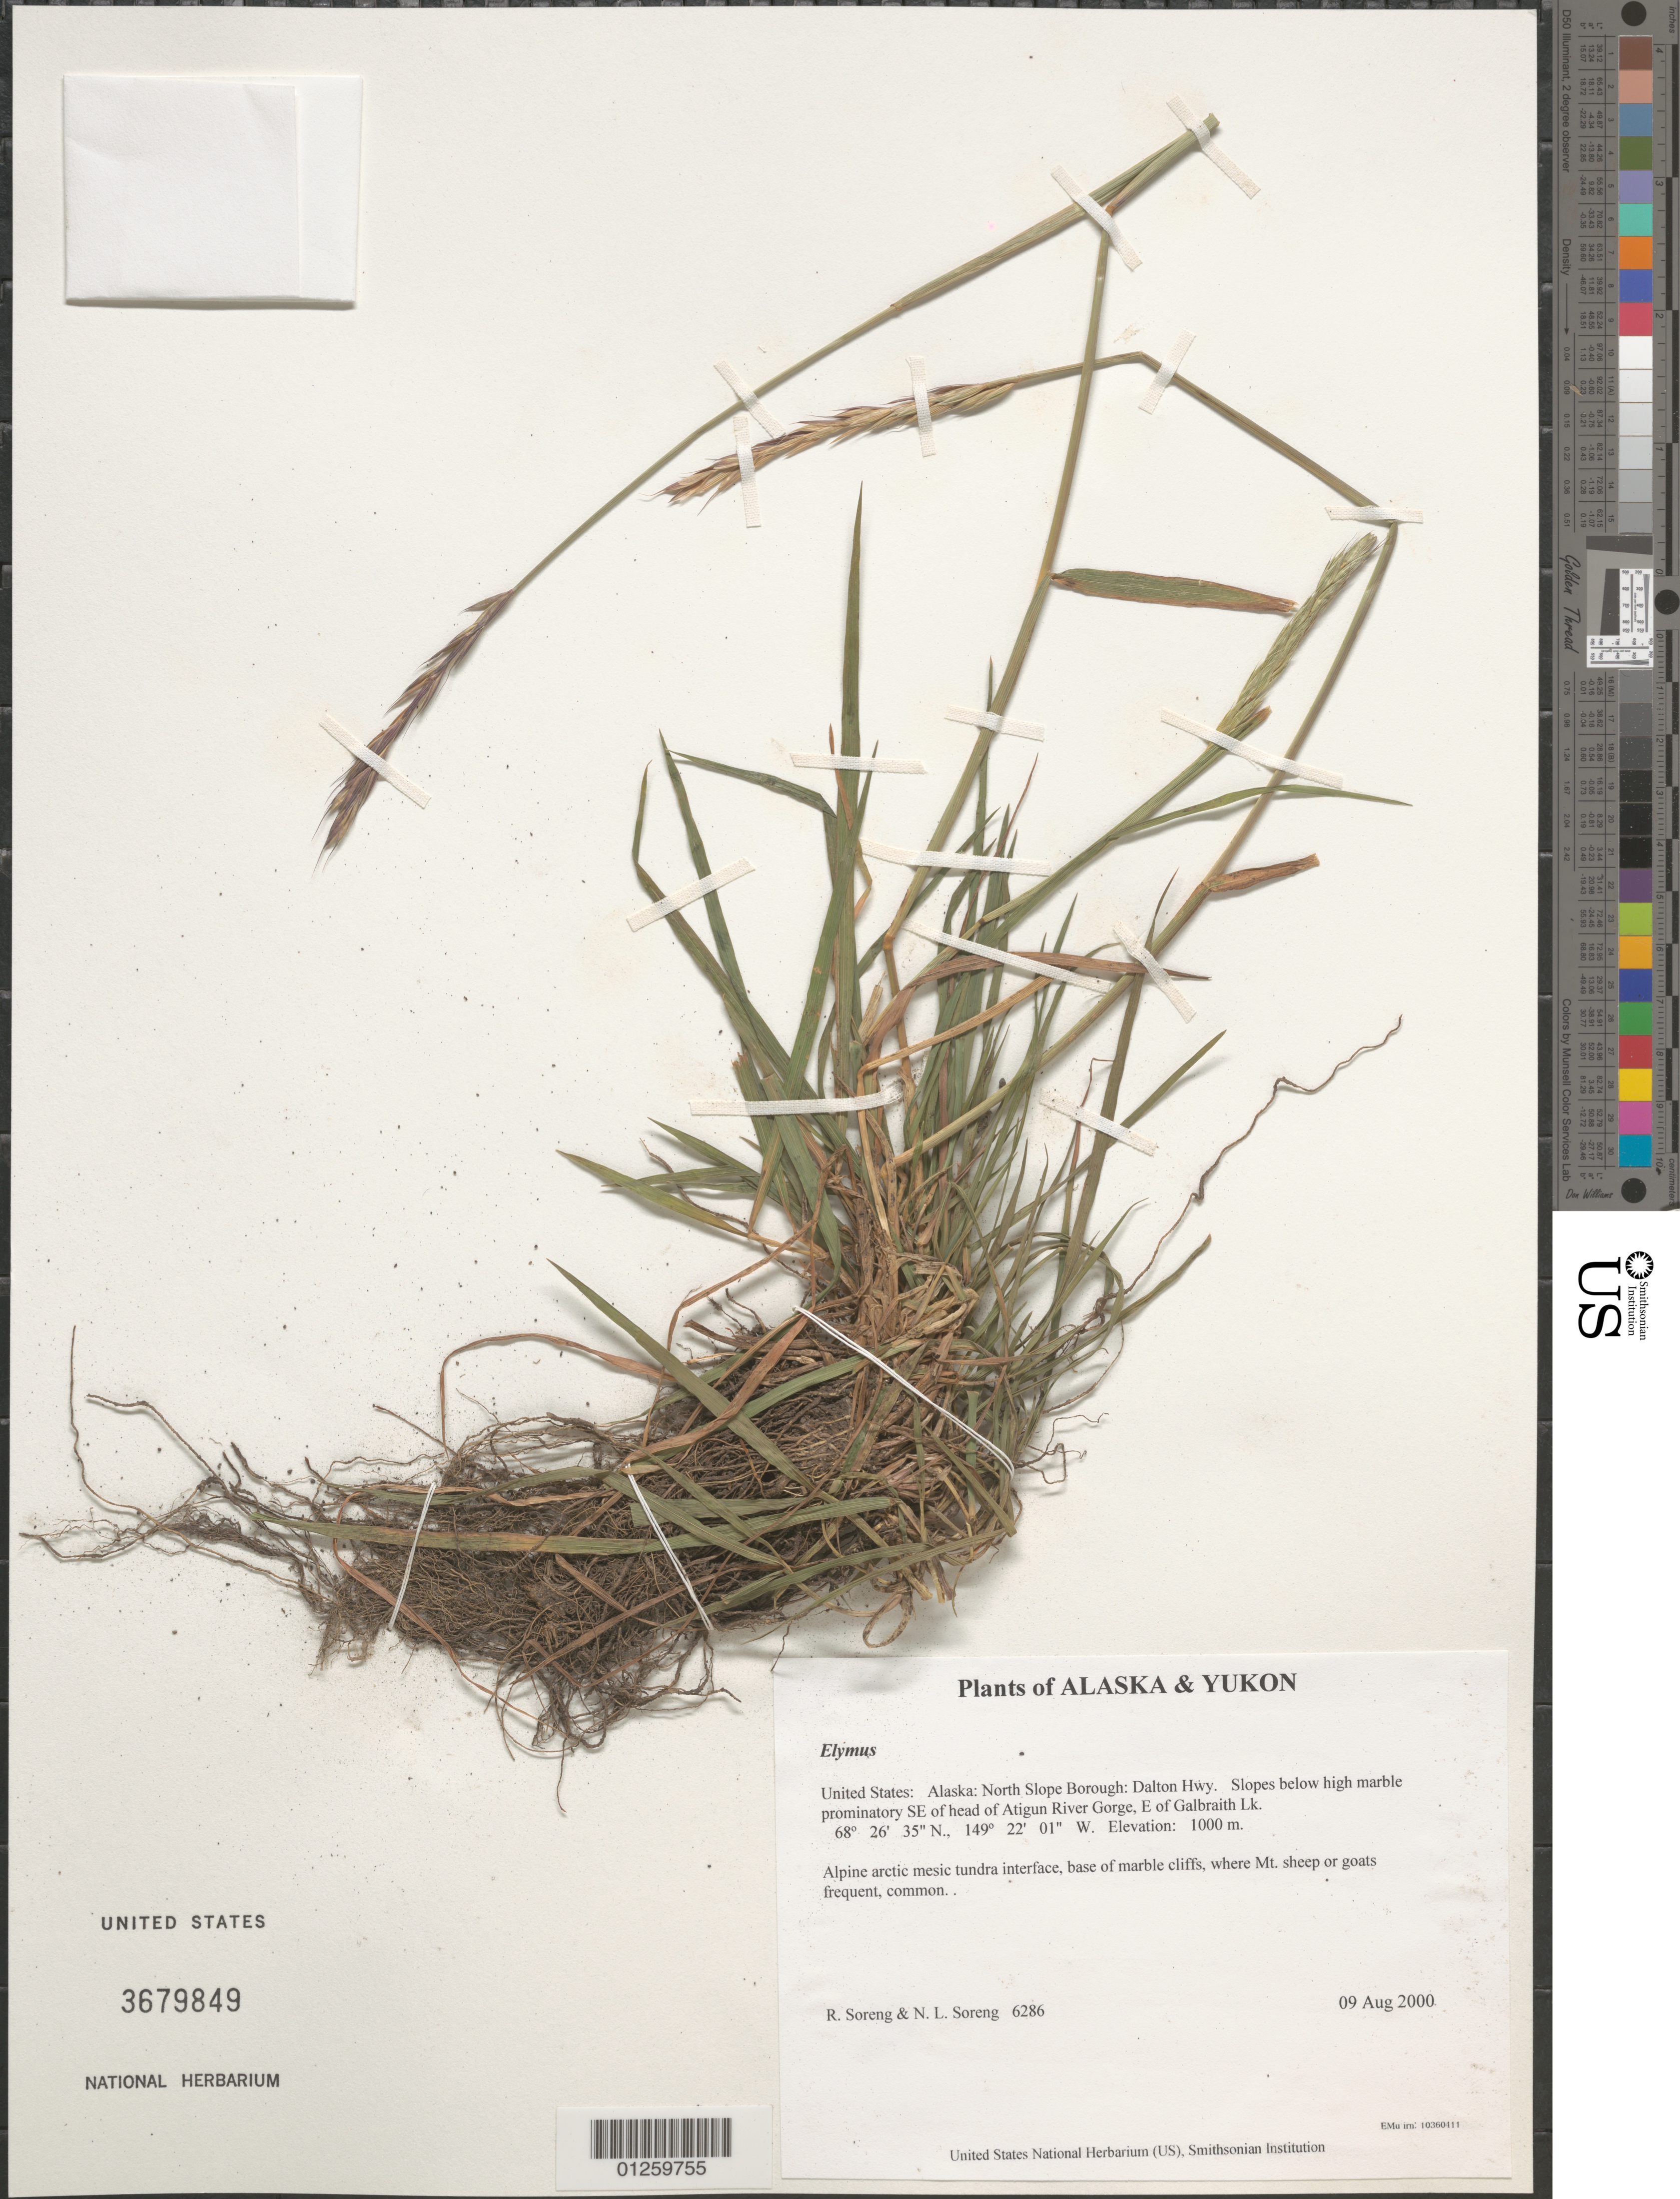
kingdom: Plantae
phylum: Tracheophyta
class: Liliopsida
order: Poales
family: Poaceae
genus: Elymus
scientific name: Elymus sp.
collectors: R. J. Soreng & N. L. Soreng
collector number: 6286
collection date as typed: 09 Aug 2000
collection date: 2000-08-09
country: United States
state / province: Alaska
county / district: North Slope Borough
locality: Dalton Hwy. Slopes below high marble prominatory SE of head of Atigun River Gorge, E of Galbraith Lk.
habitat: Alpine arctic mesic tundra interface, base of marble cliffs, where Mt. sheep or goats frequent, common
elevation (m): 1000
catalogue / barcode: US 3679849